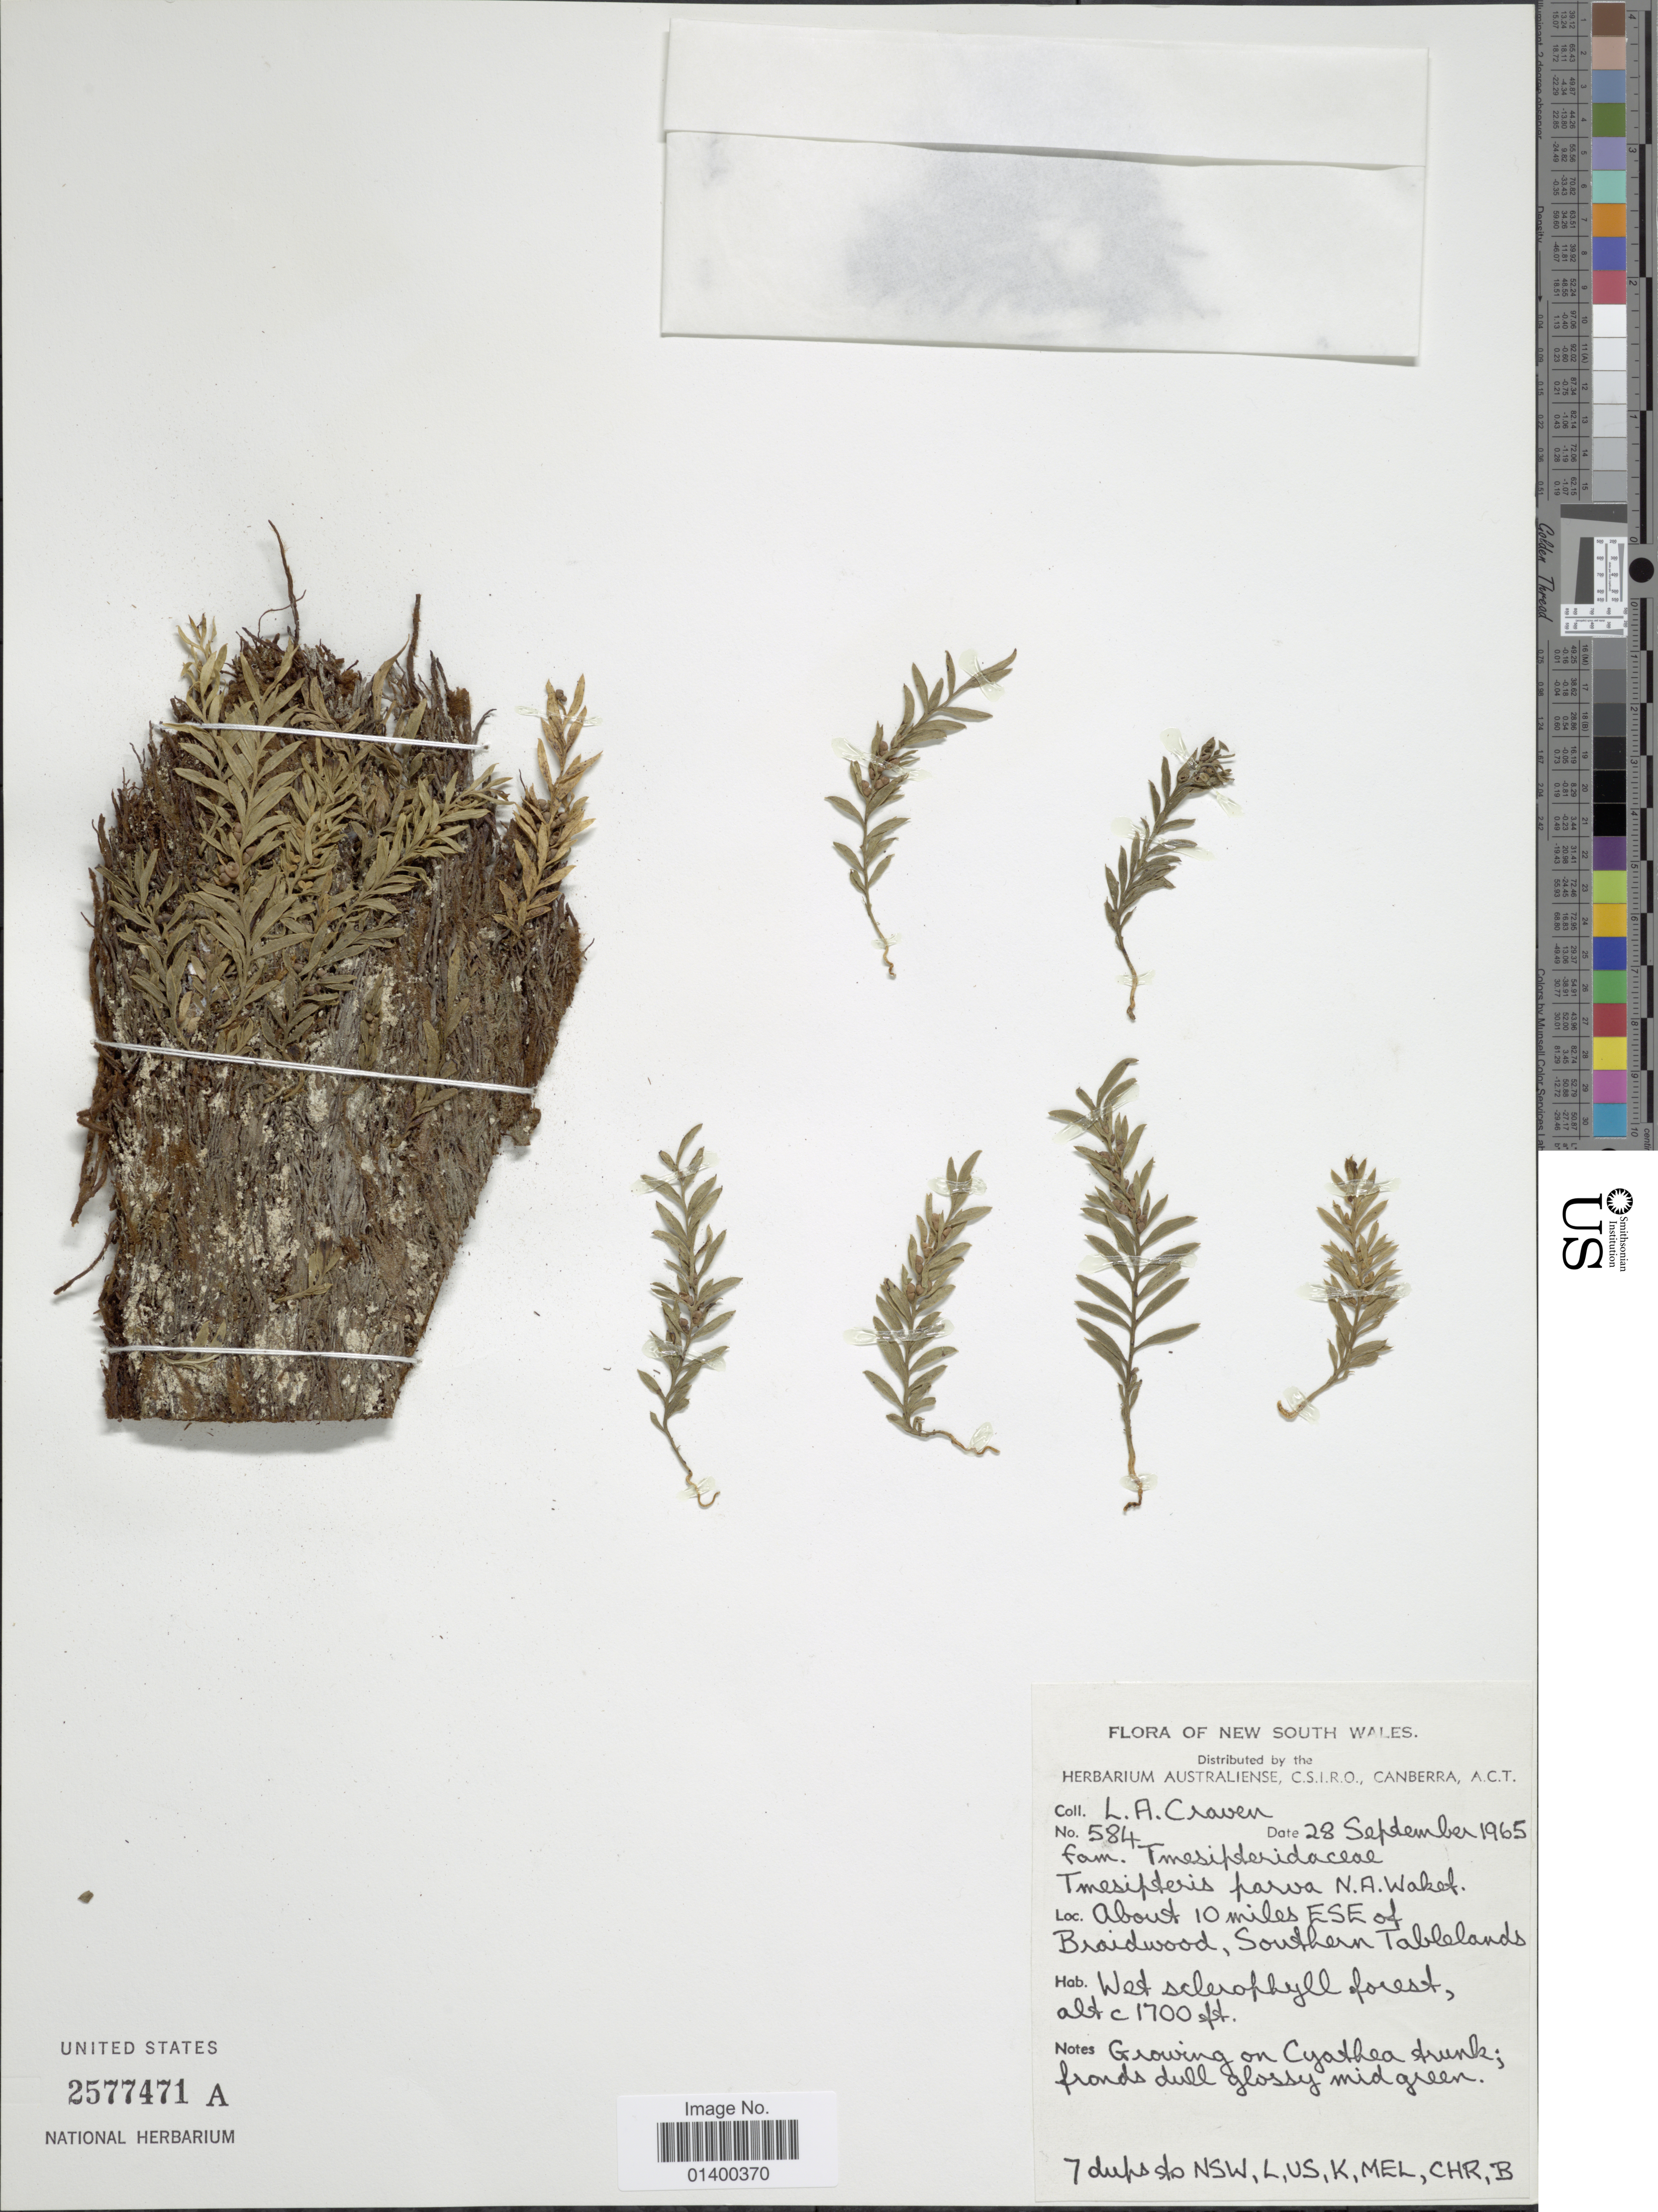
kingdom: Plantae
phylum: Tracheophyta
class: Polypodiopsida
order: Psilotales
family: Psilotaceae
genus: Tmesipteris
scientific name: Tmesipteris parva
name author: N.A. Wakef.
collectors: L. A. Craven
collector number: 584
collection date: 1965-09-28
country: Australia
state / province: New South Wales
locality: About 10 miles ESE of Braidwood, Southern Tablelands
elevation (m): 518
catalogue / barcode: US 2577471A